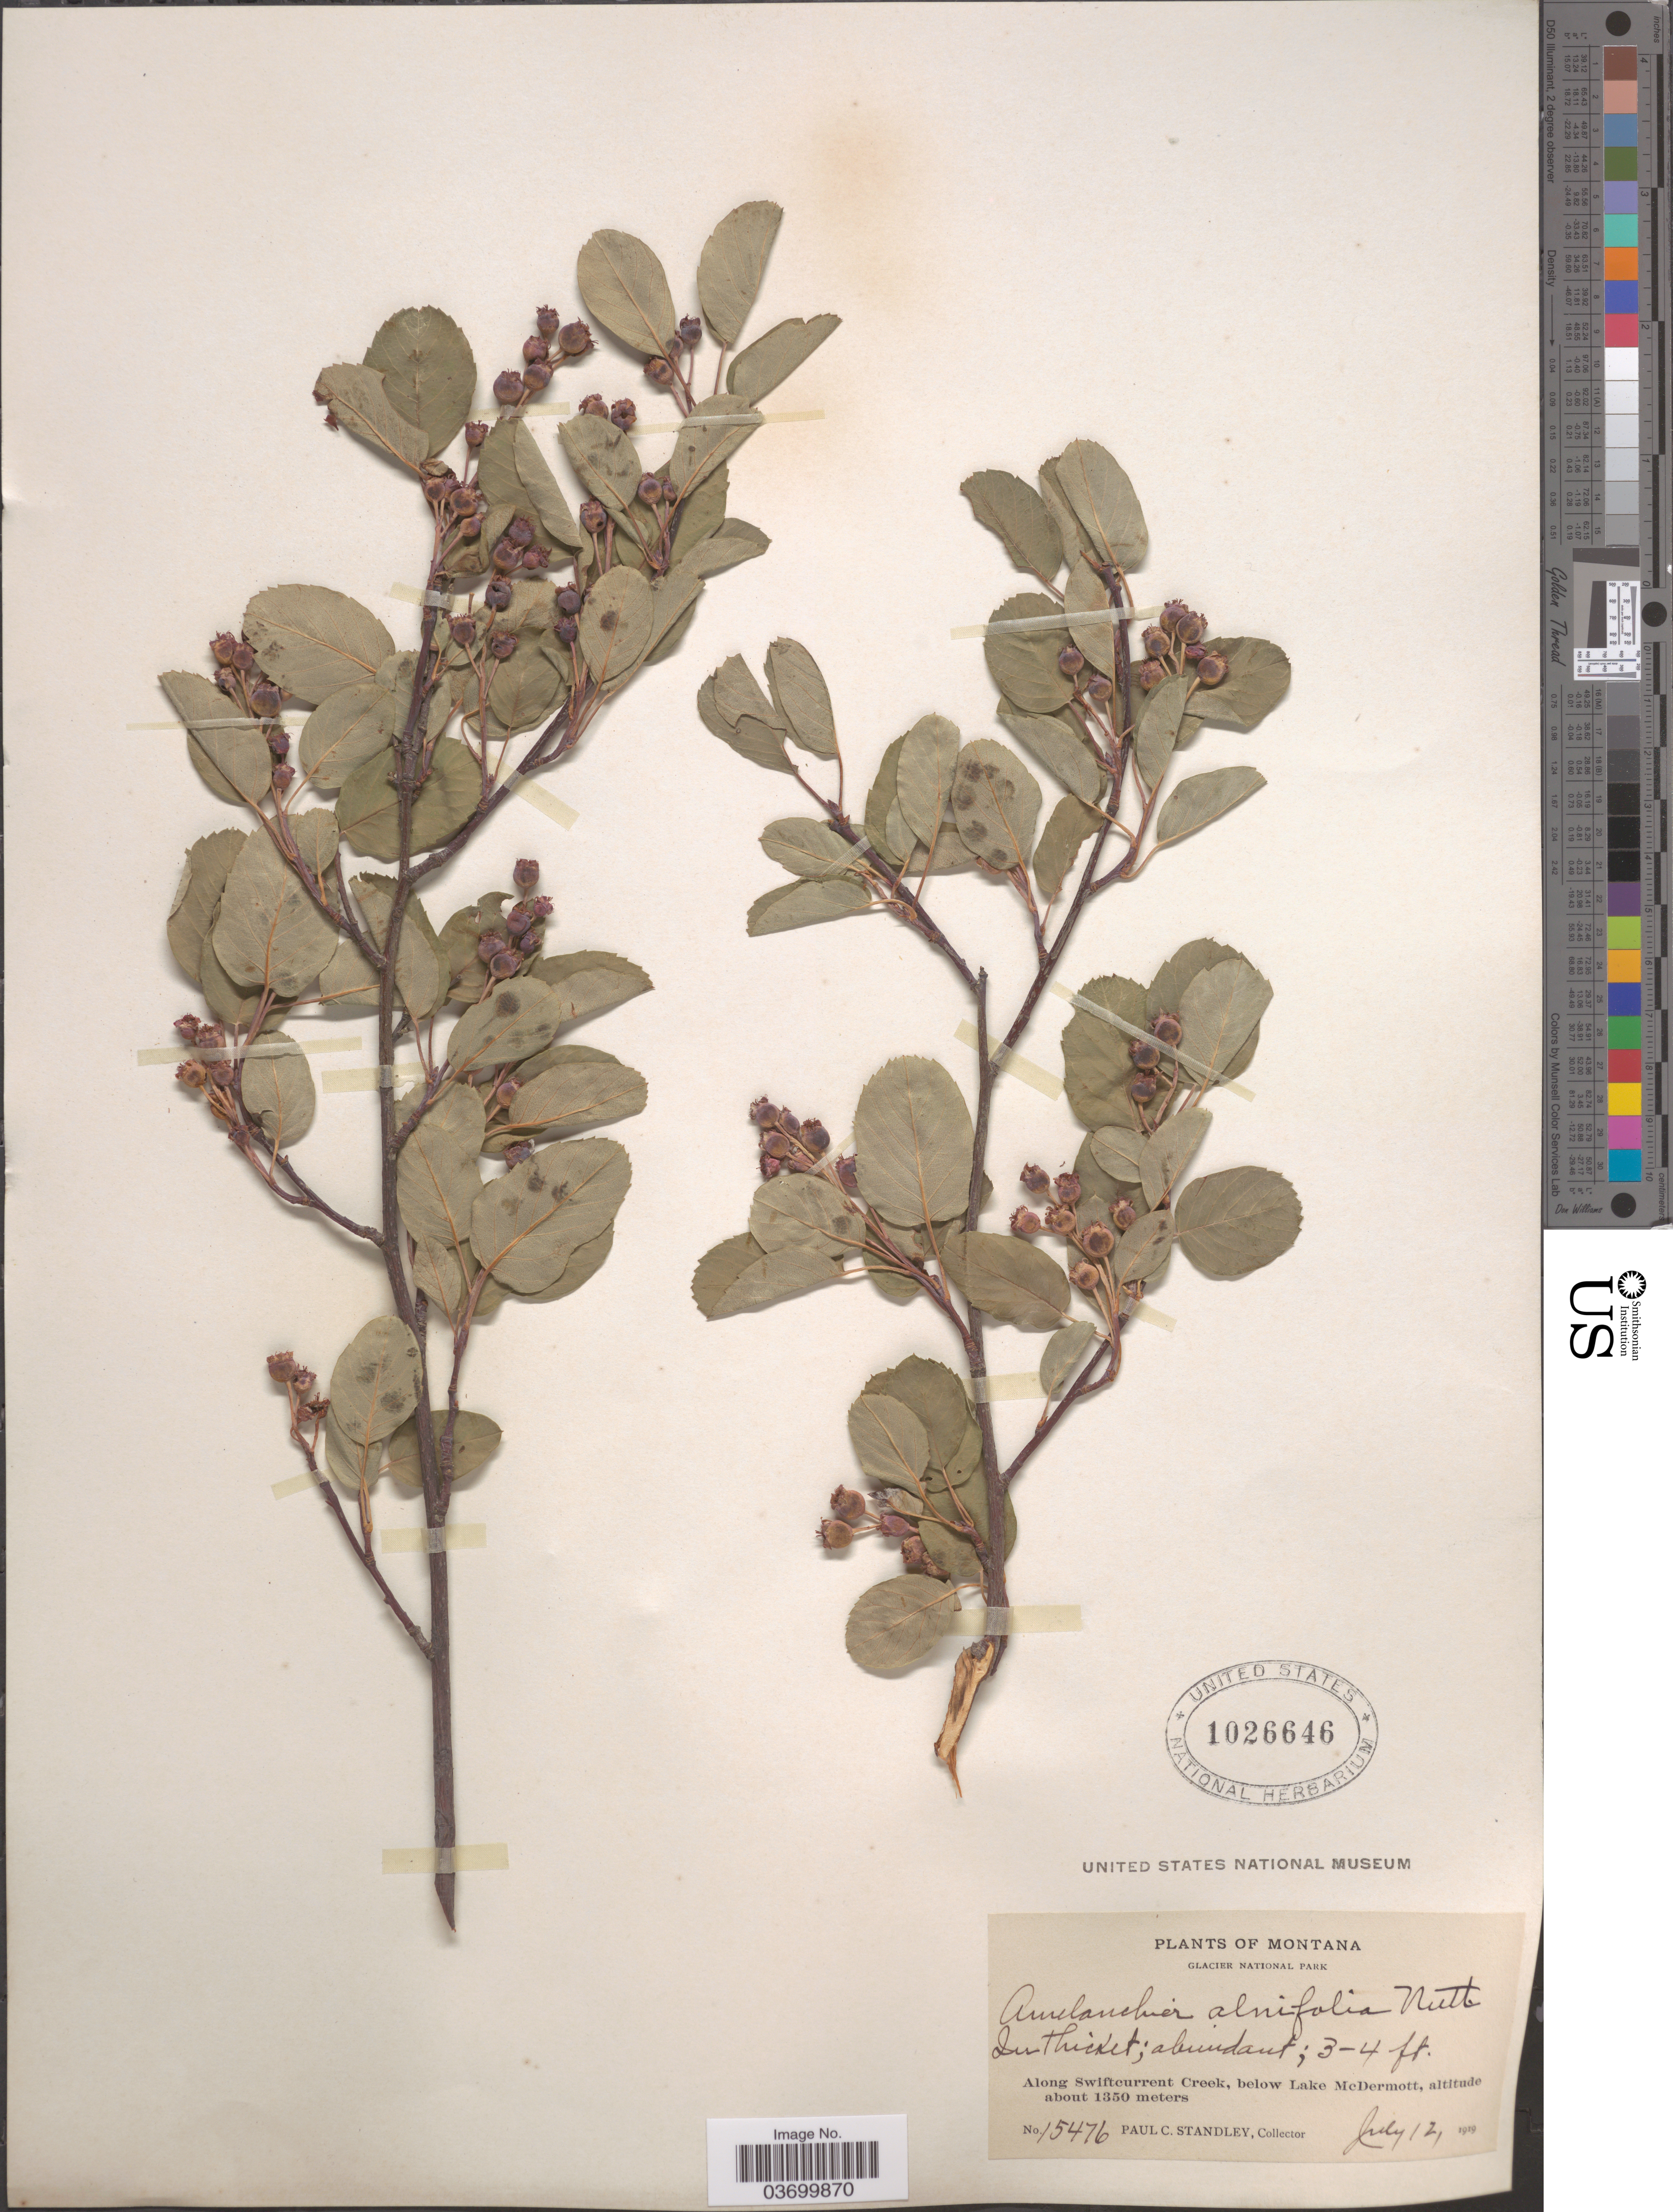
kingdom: Plantae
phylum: Tracheophyta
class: Magnoliopsida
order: Rosales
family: Rosaceae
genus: Amelanchier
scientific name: Amelanchier alnifolia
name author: (Nutt.) Nutt. ex M. Roem.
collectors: P. C. Standley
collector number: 15476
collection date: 1919-07-12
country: United States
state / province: Montana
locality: Glacier National Park. Along Swiftcurrent Creek, below Lake McDermott.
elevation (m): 1350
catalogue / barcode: US 1026646